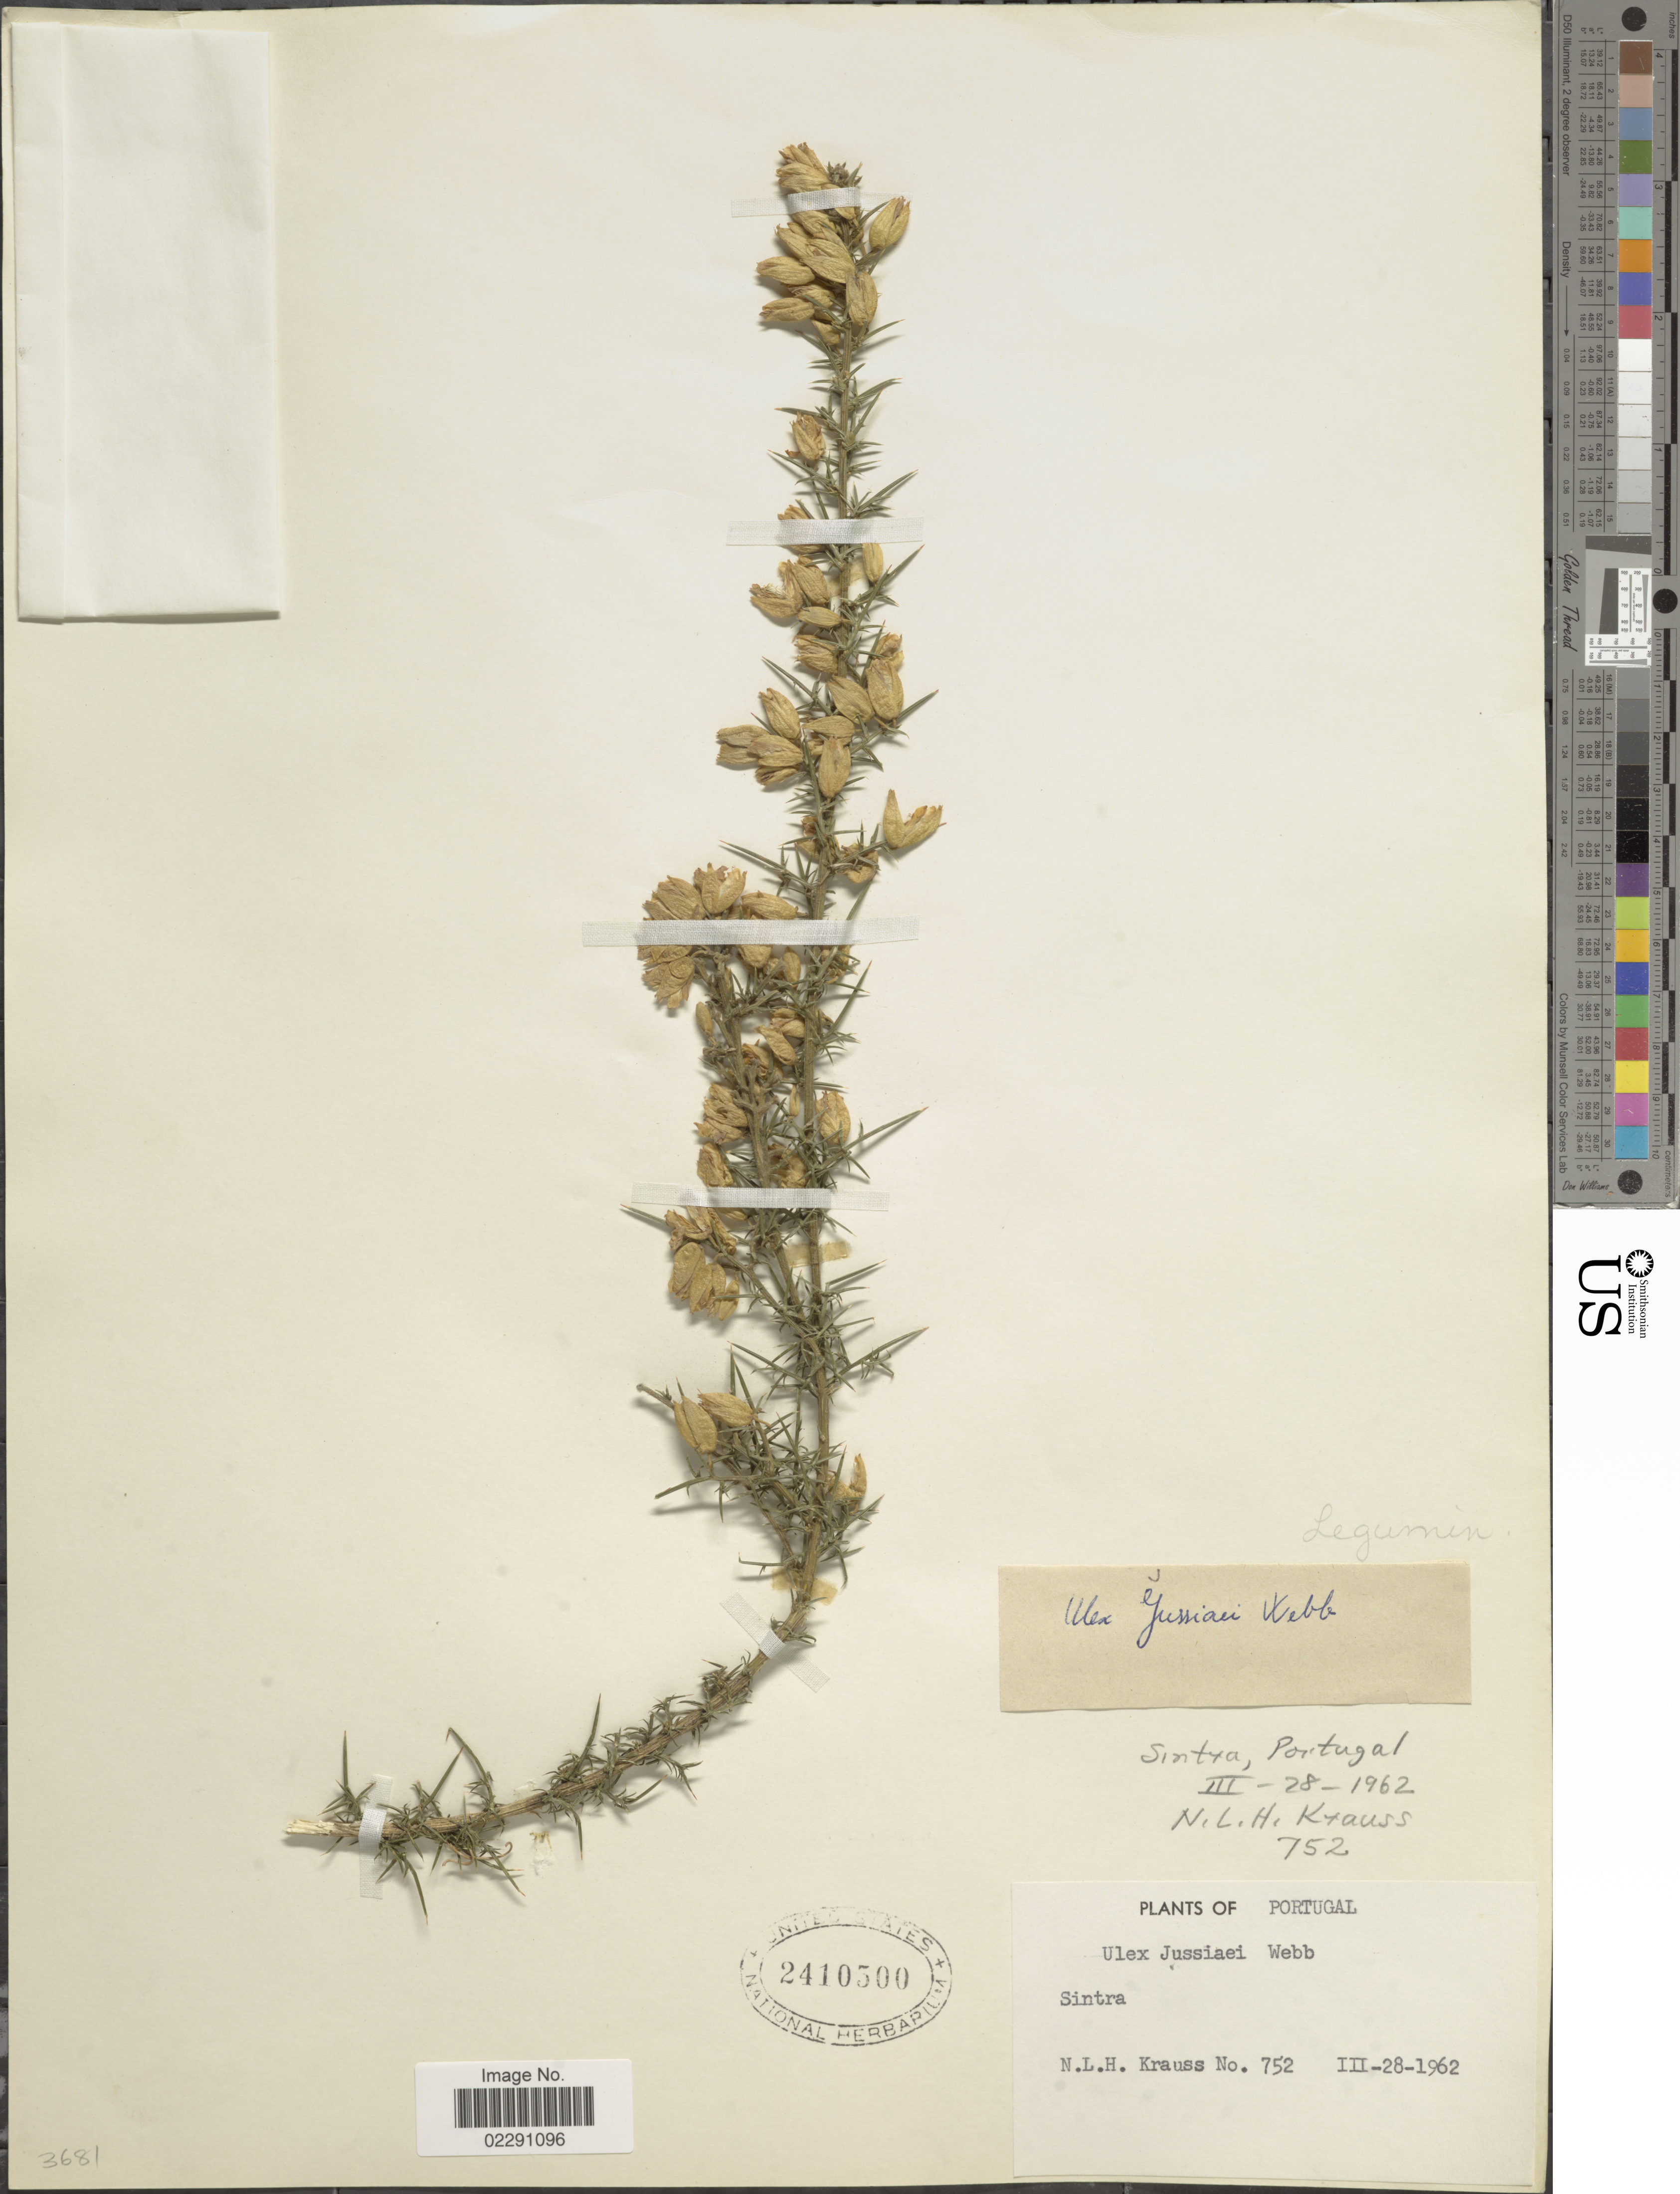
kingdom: Plantae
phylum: Tracheophyta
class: Magnoliopsida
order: Fabales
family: Fabaceae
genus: Ulex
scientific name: Ulex jussiaei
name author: Webb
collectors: N. Krauss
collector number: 752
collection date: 1962-03-28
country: Portugal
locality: Sintra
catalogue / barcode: US 2410500